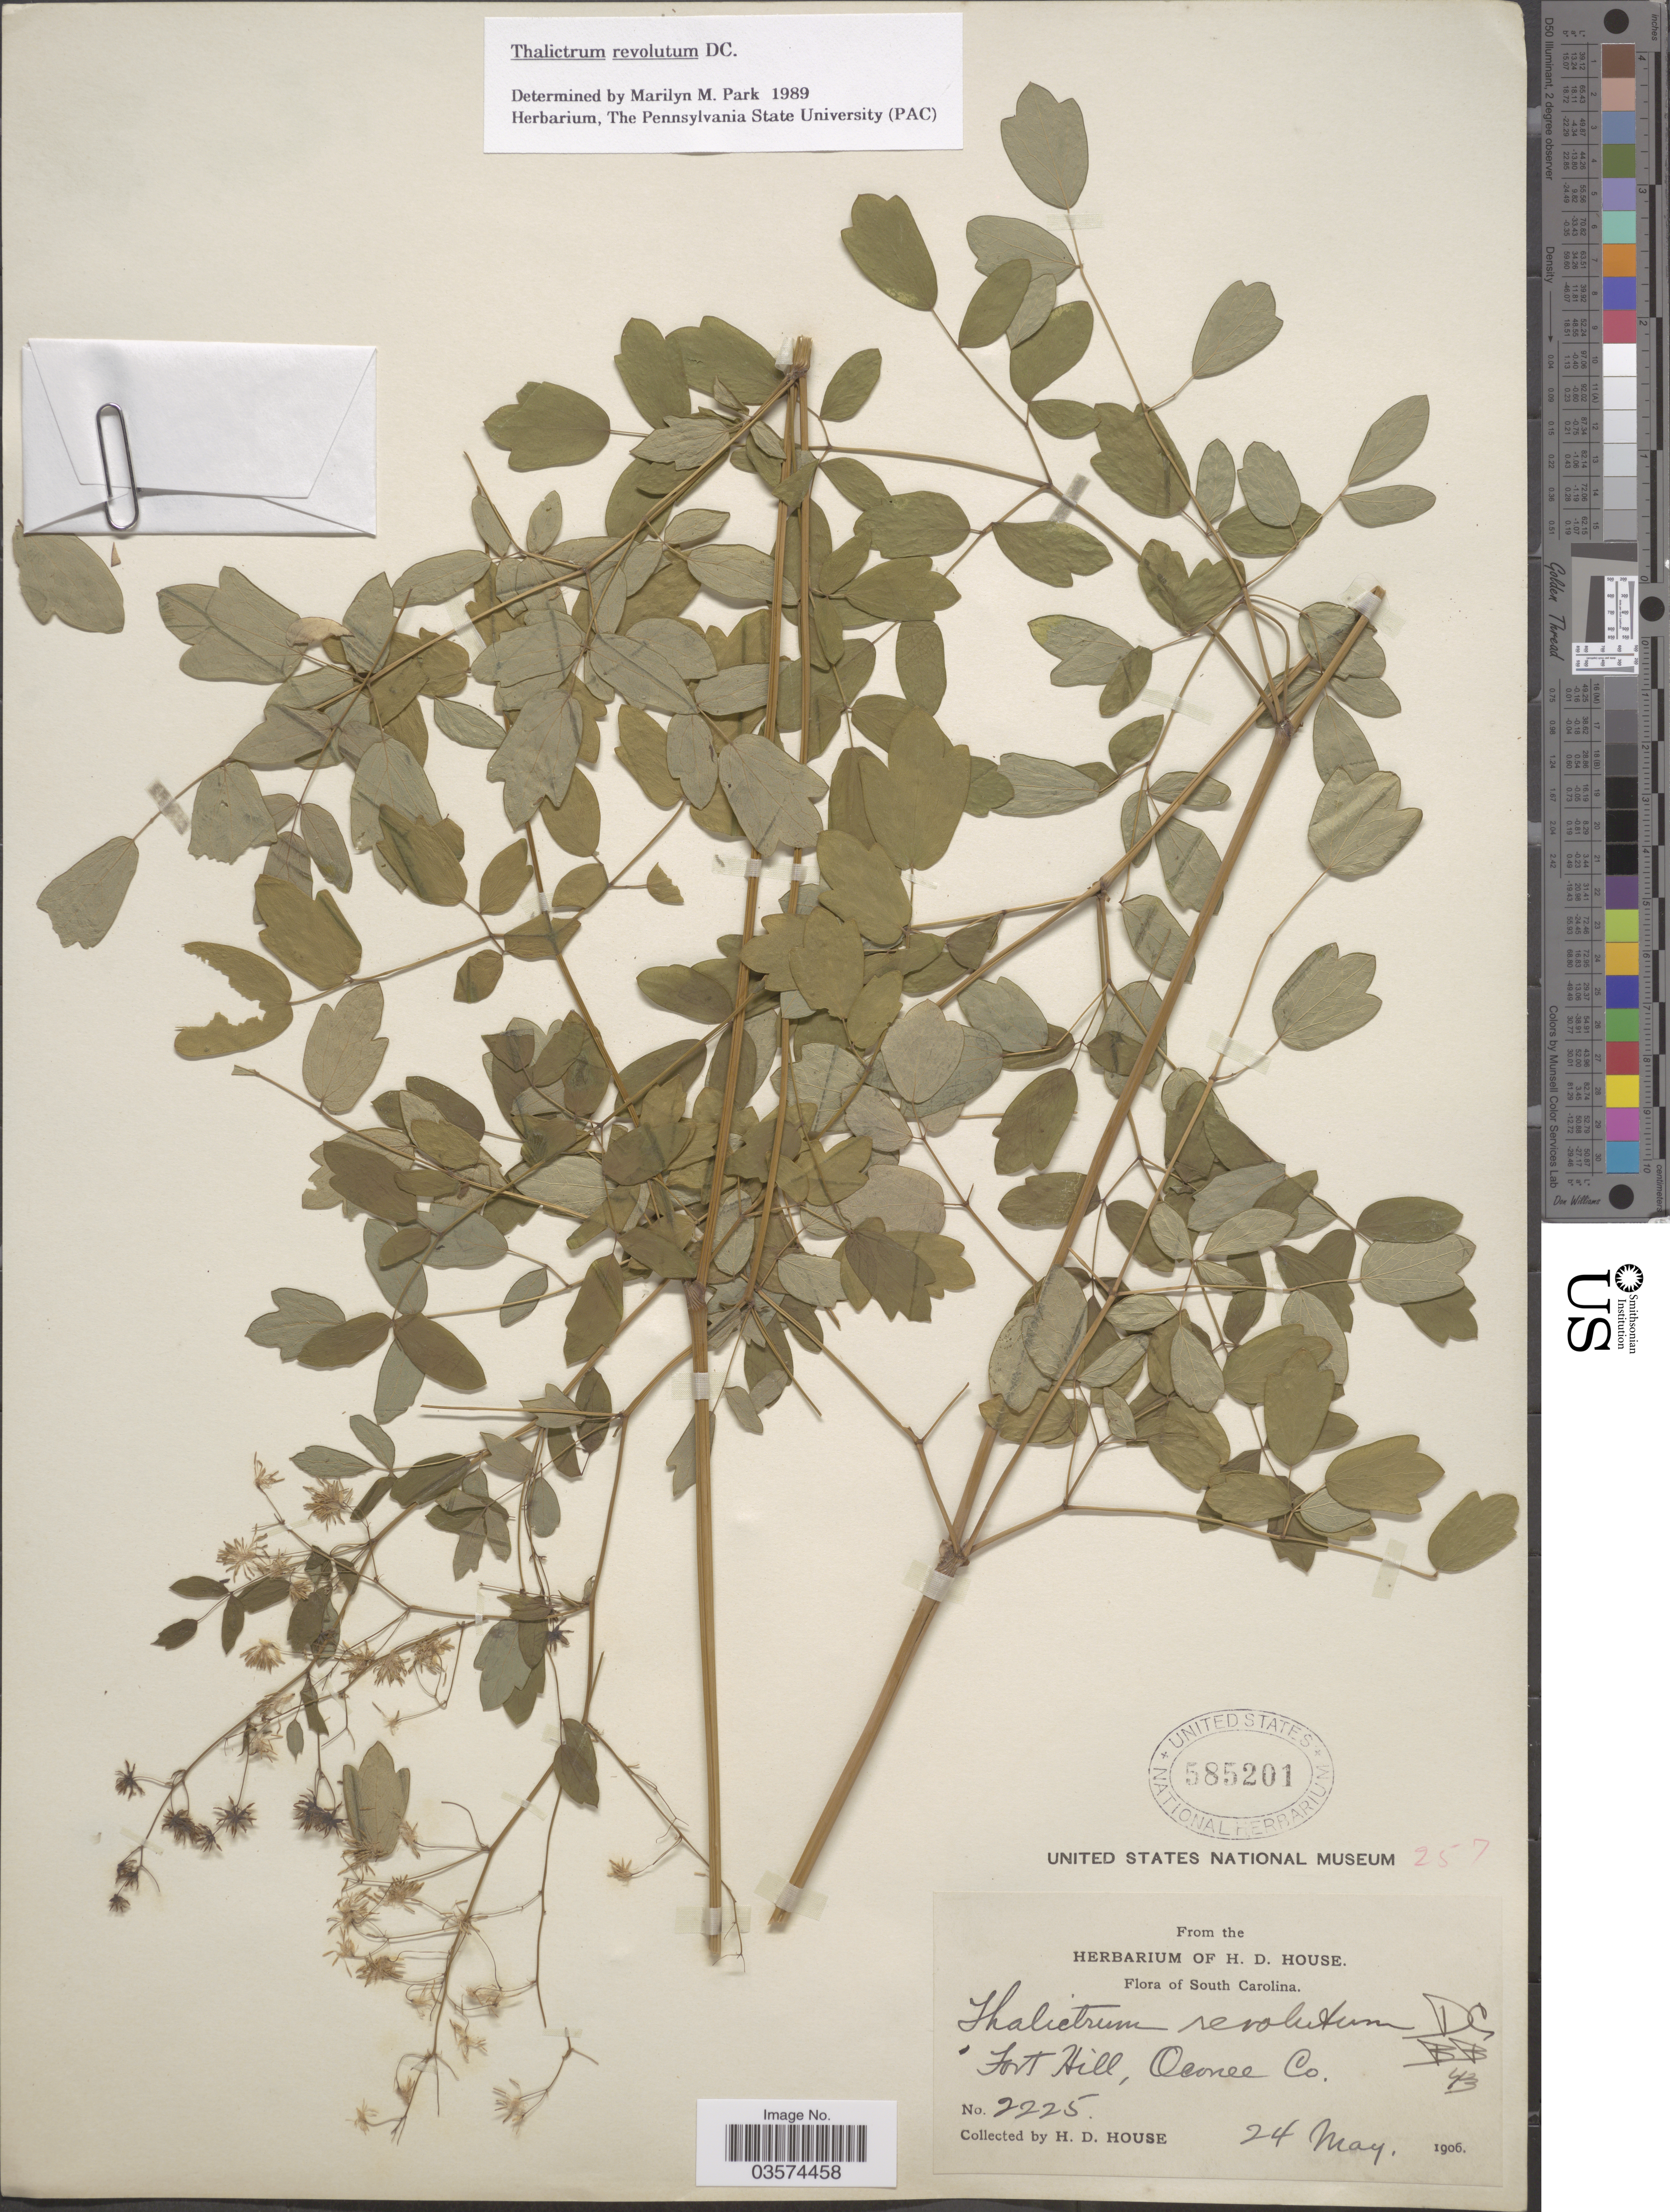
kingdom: Plantae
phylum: Tracheophyta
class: Magnoliopsida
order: Ranunculales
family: Ranunculaceae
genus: Thalictrum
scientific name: Thalictrum amphibolum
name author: Greene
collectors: H. D. House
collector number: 2225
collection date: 1906-05-24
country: United States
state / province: South Carolina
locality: Fort Hill, Oconee Co.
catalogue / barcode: US 585201